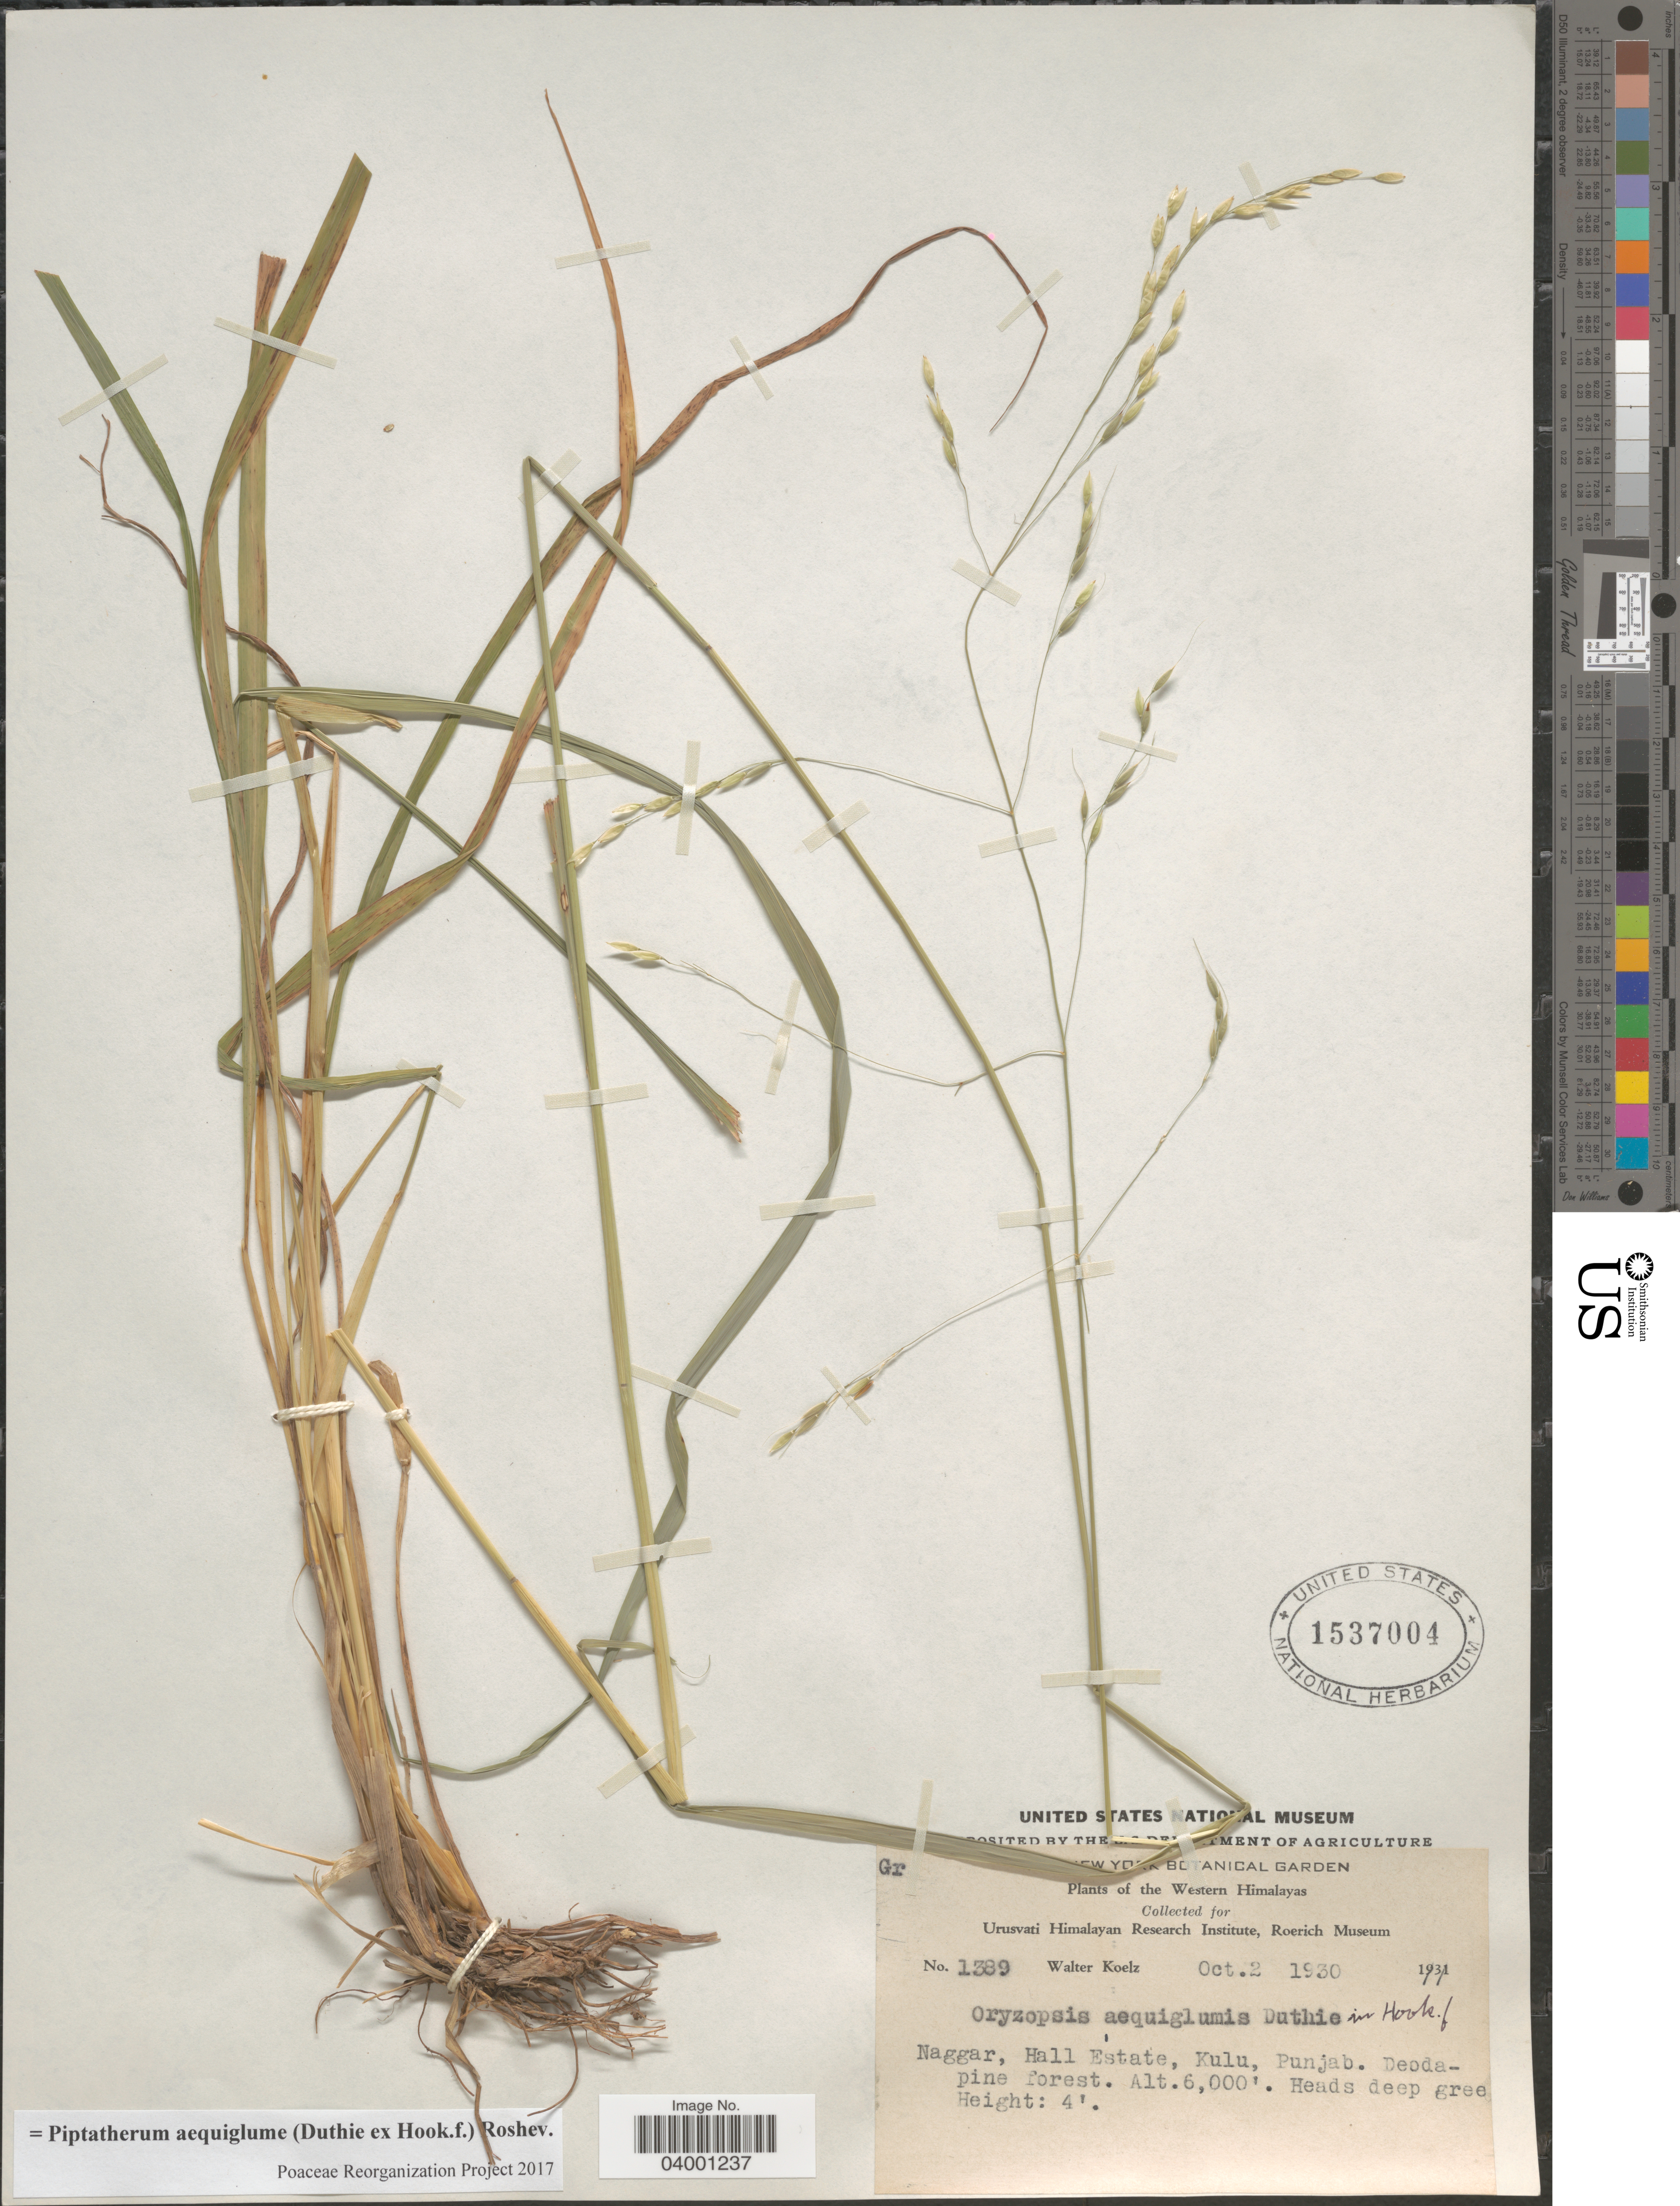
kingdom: Plantae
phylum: Tracheophyta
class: Liliopsida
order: Poales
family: Poaceae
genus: Piptatherum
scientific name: Piptatherum aequiglume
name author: (Duthie ex Hook. f.) Roshev.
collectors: W. N. Koelz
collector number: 1389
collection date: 1930-10-02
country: India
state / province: Himachal Pradesh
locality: The Western Himalayas. Naggar, Hall Estate, Kulu.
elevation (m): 1829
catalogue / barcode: US 1537004